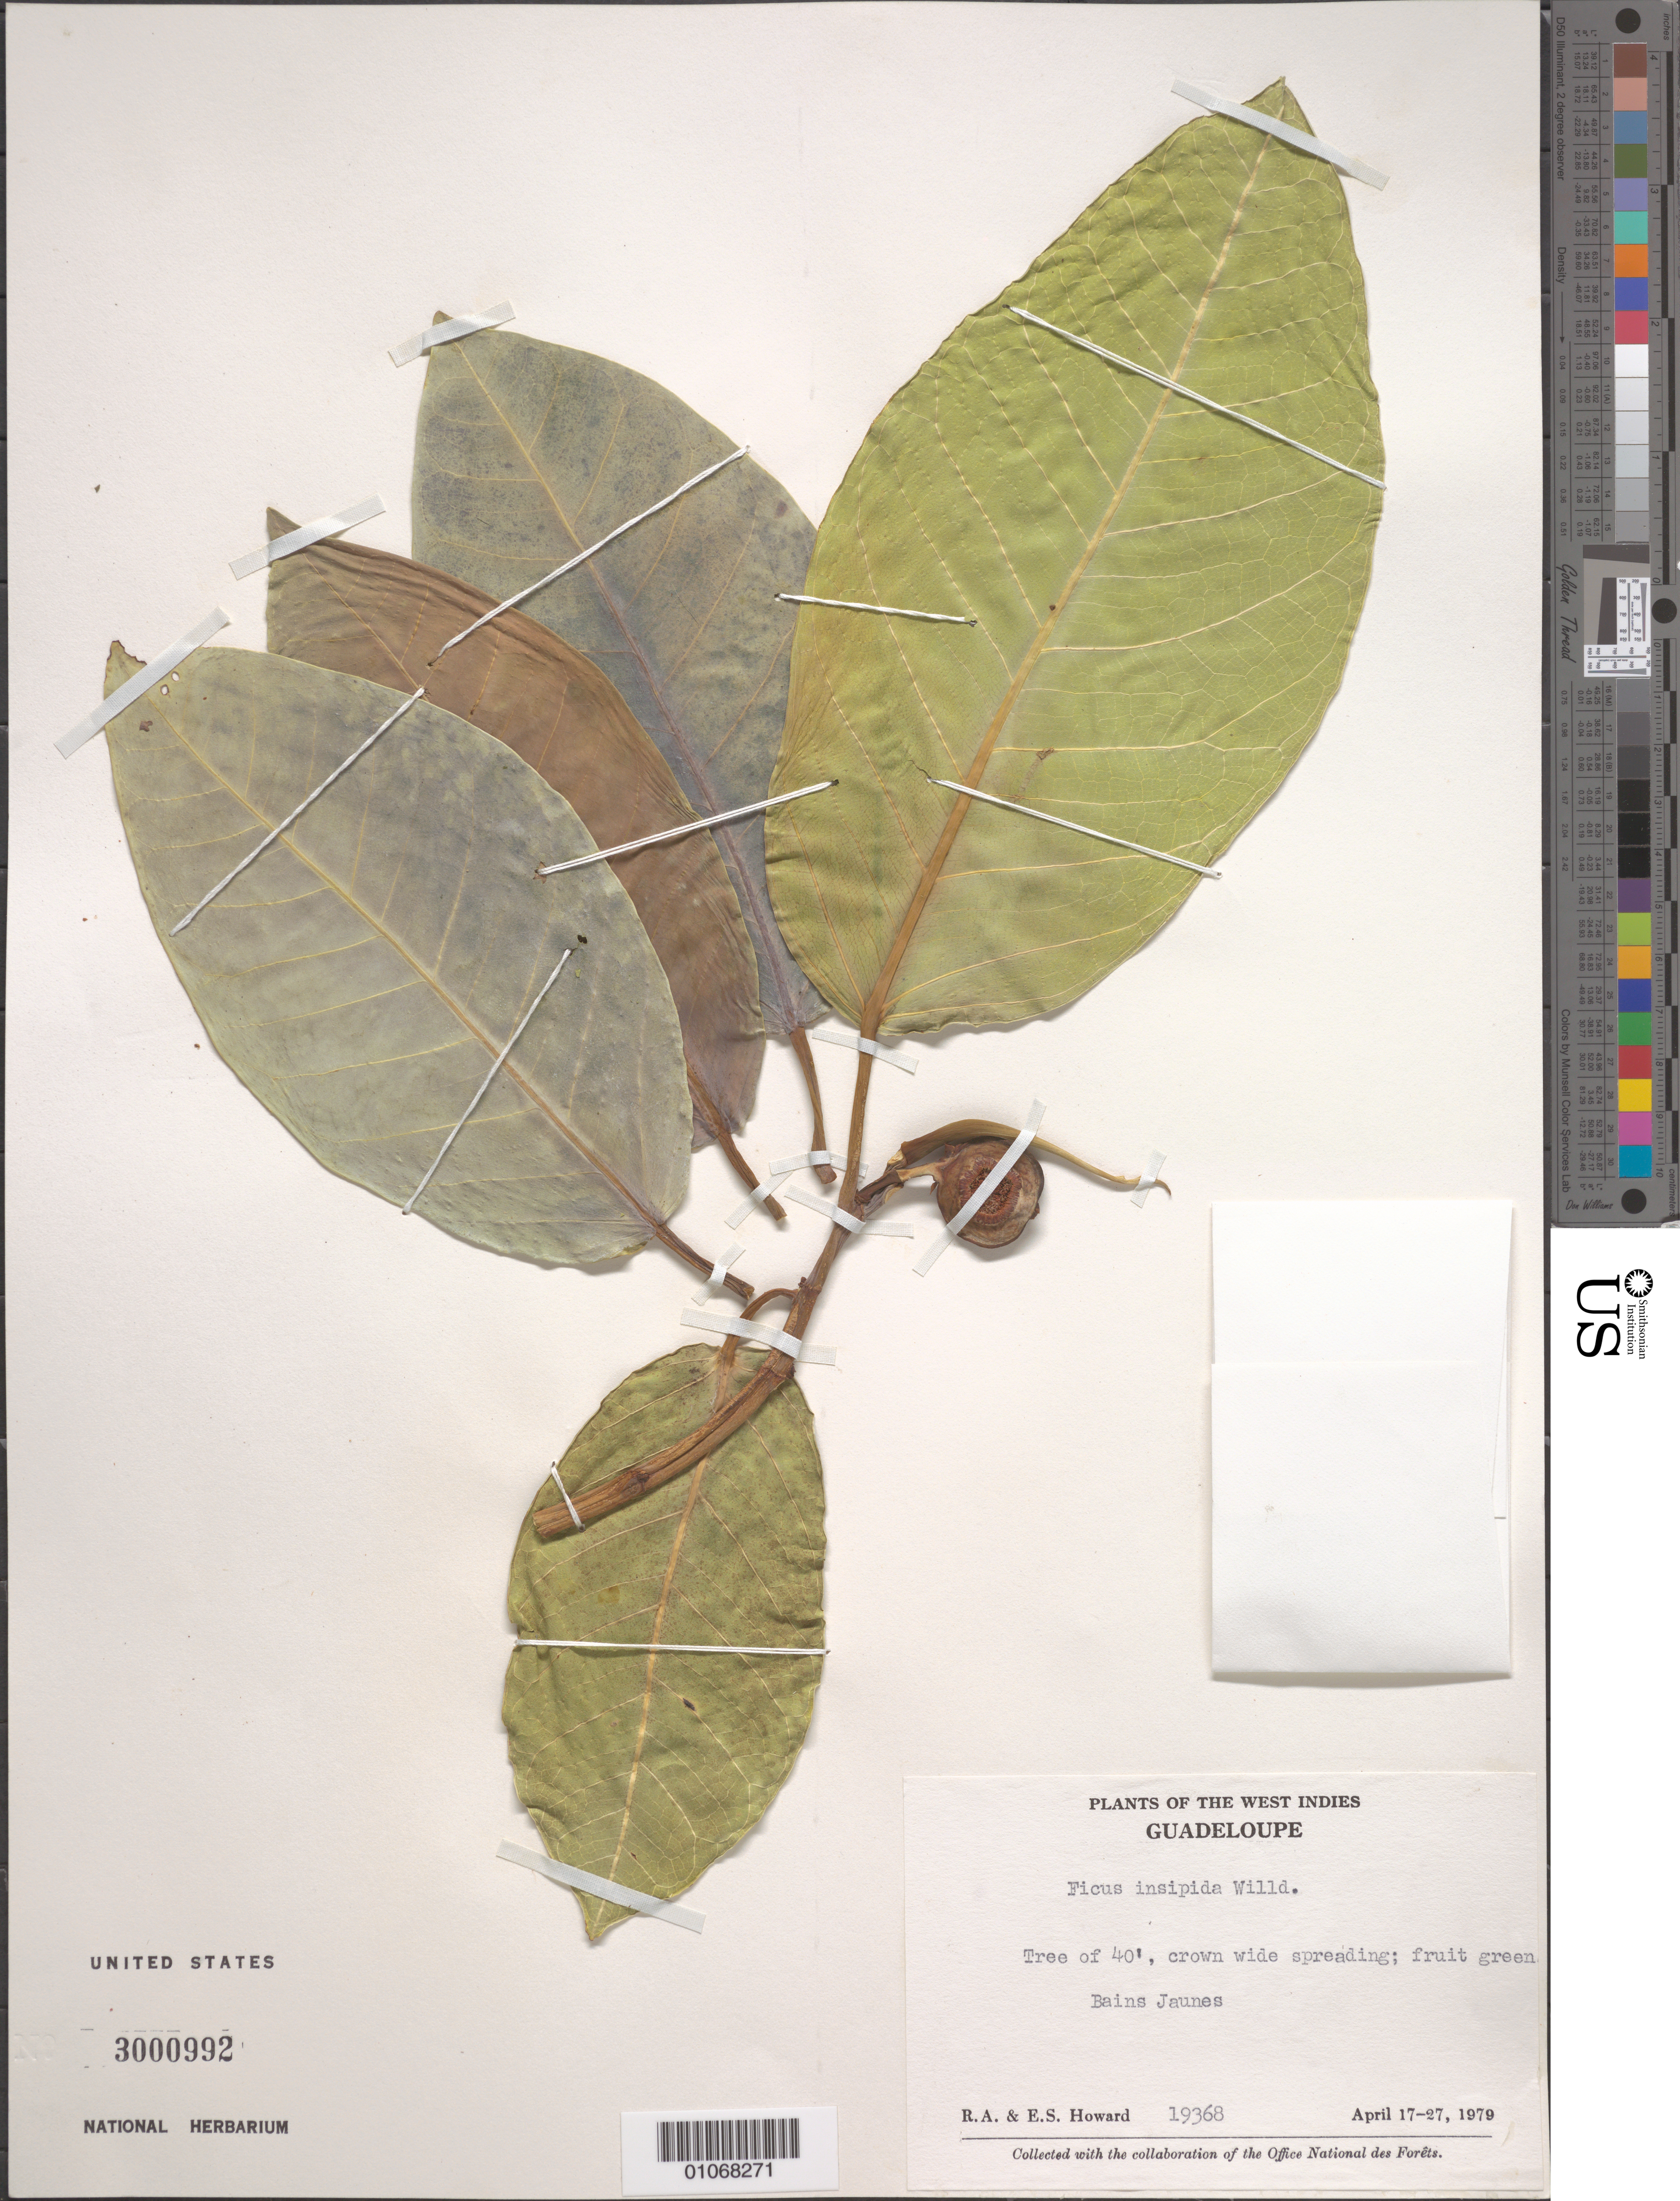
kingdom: Plantae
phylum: Tracheophyta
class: Magnoliopsida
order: Rosales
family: Moraceae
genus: Ficus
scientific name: Ficus insipida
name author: Willd.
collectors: R. A. Howard & E. S. Howard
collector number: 19368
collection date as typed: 17 Apr 1979 to 27 Apr 1979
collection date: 1979-04-17/1979-04-27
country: Guadeloupe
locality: Bains Jaunes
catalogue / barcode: US 3000992